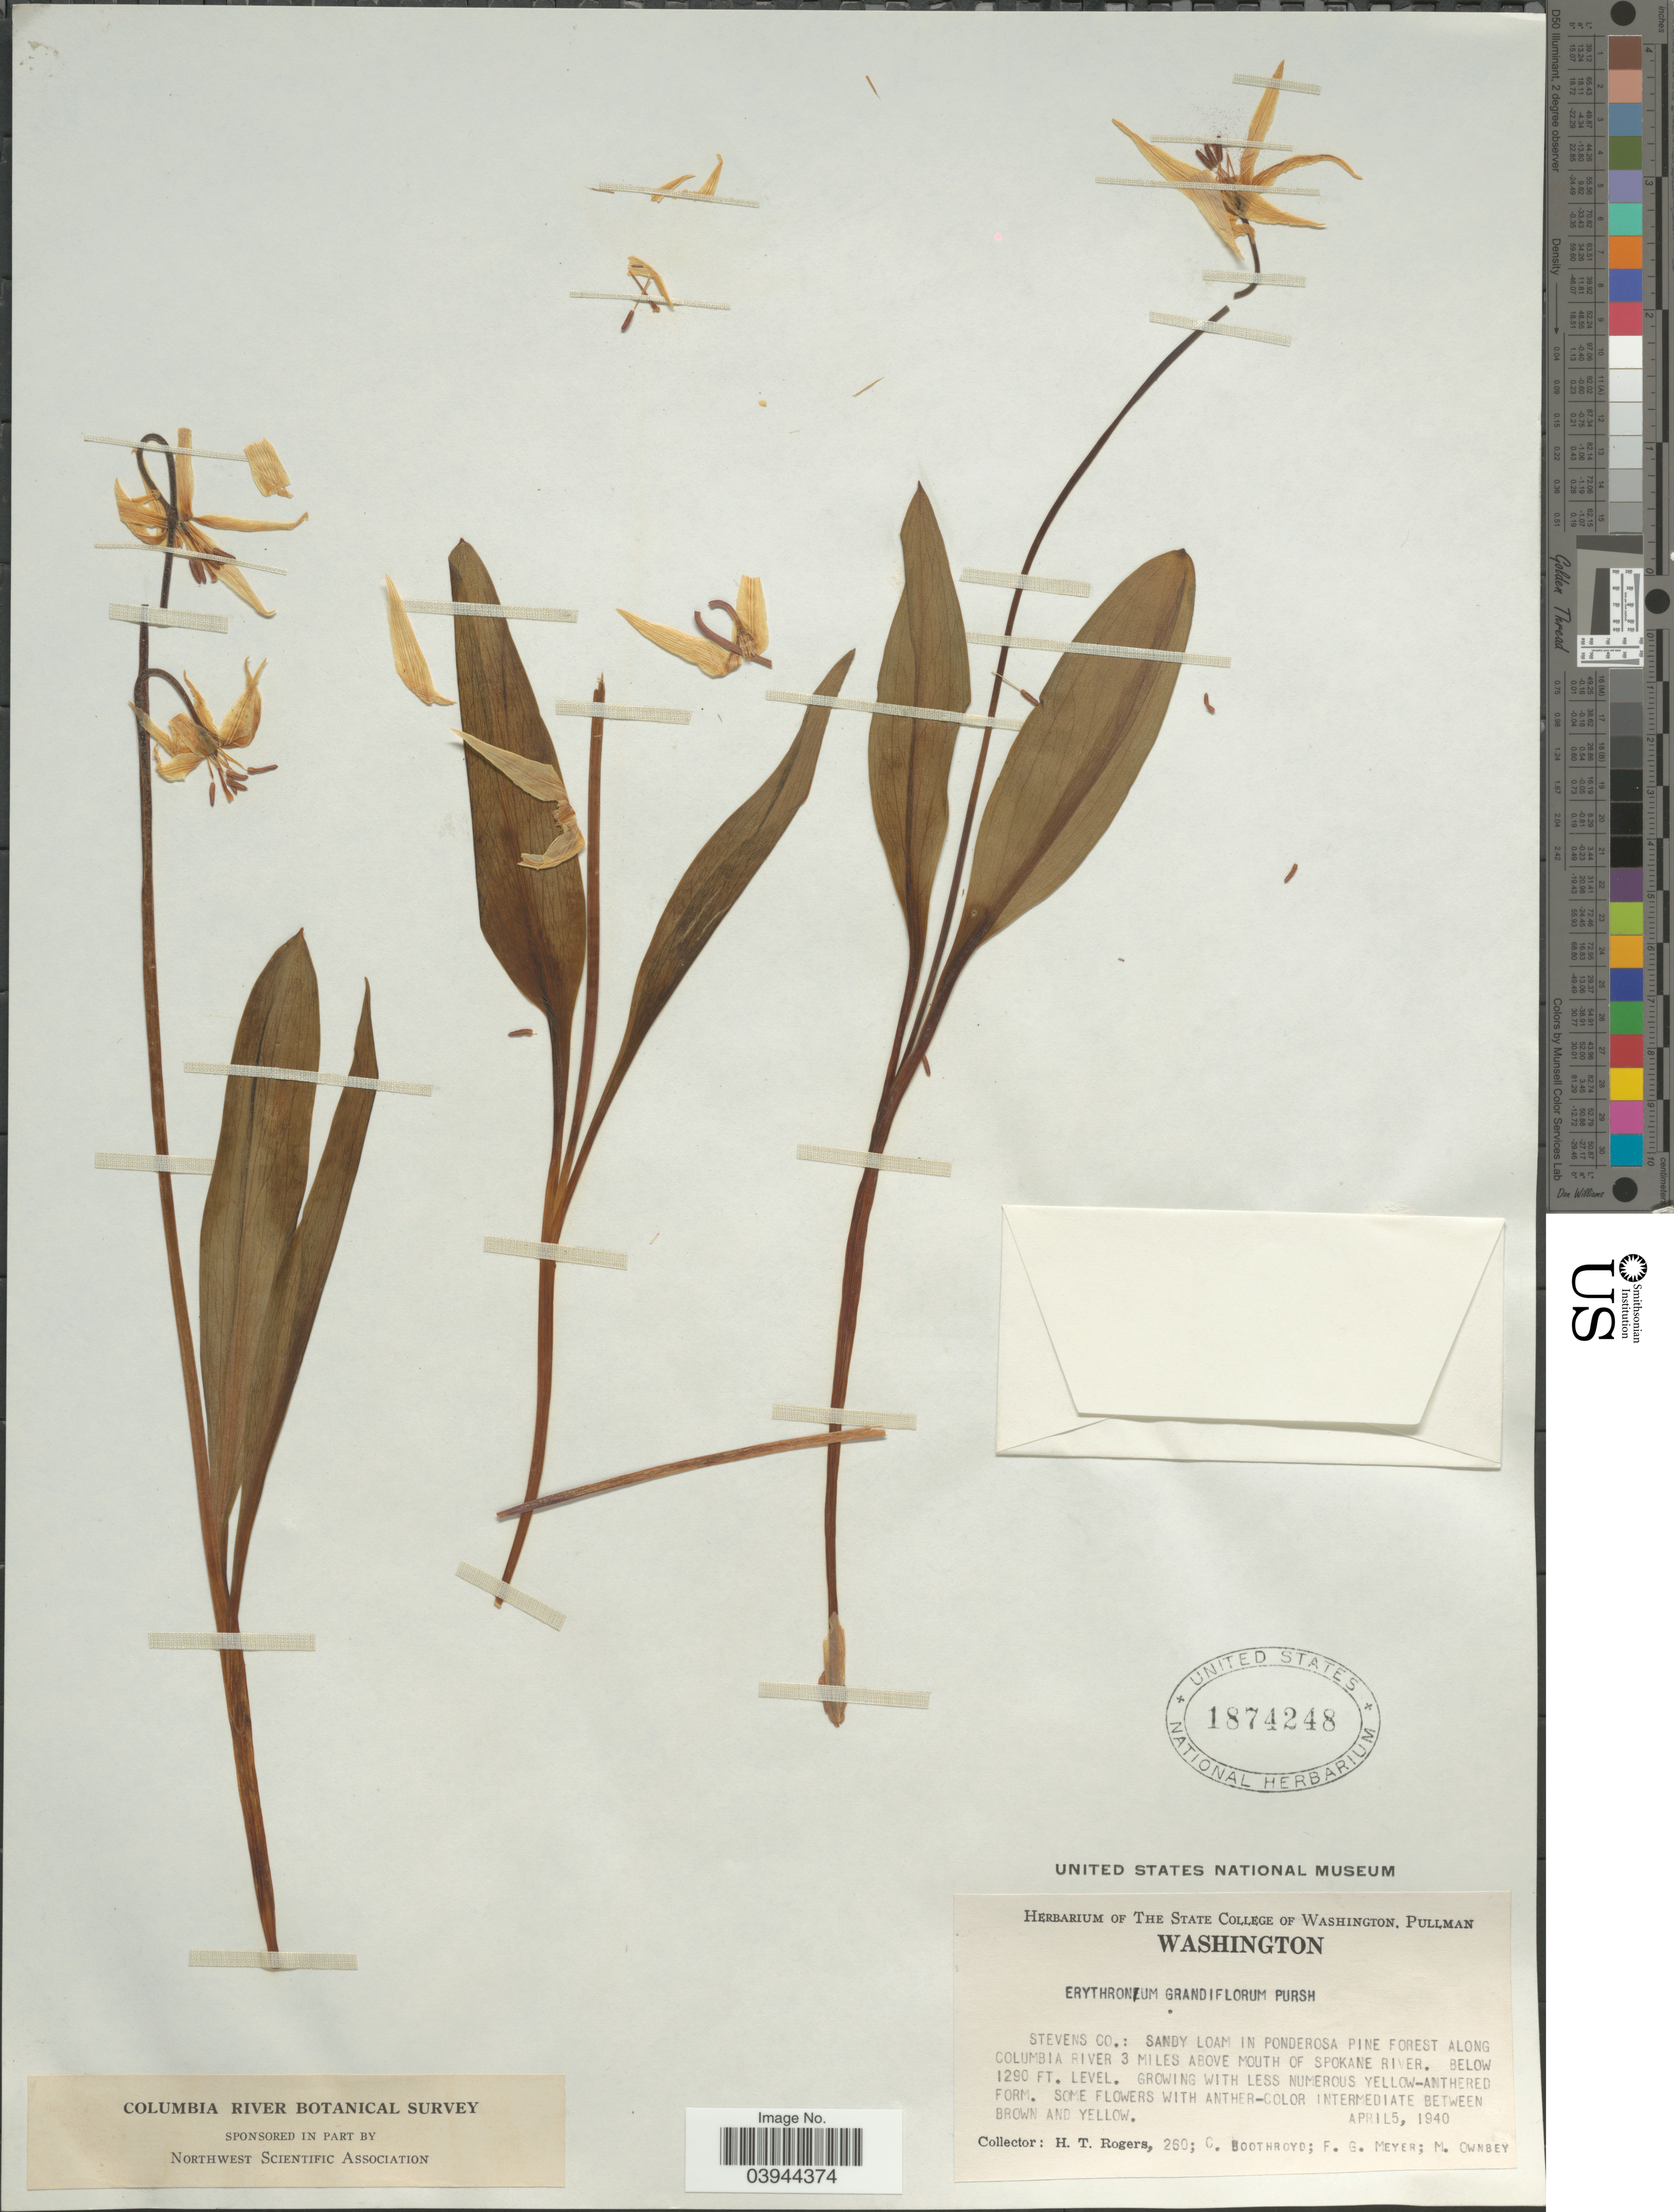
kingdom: Plantae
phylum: Tracheophyta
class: Liliopsida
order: Liliales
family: Liliaceae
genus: Erythronium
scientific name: Erythronium grandiflorum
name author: Pursh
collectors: H. Rogers, C. Boothroyd, F. G. Meyer & M. Ownbey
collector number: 260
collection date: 1940-04-05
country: United States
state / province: Washington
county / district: Stevens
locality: Stevens Co: Sandy Loam in Ponderosa Pine Forest along Columbia River 3 miles above Mouth of Spokane River.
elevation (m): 393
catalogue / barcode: US 1874248